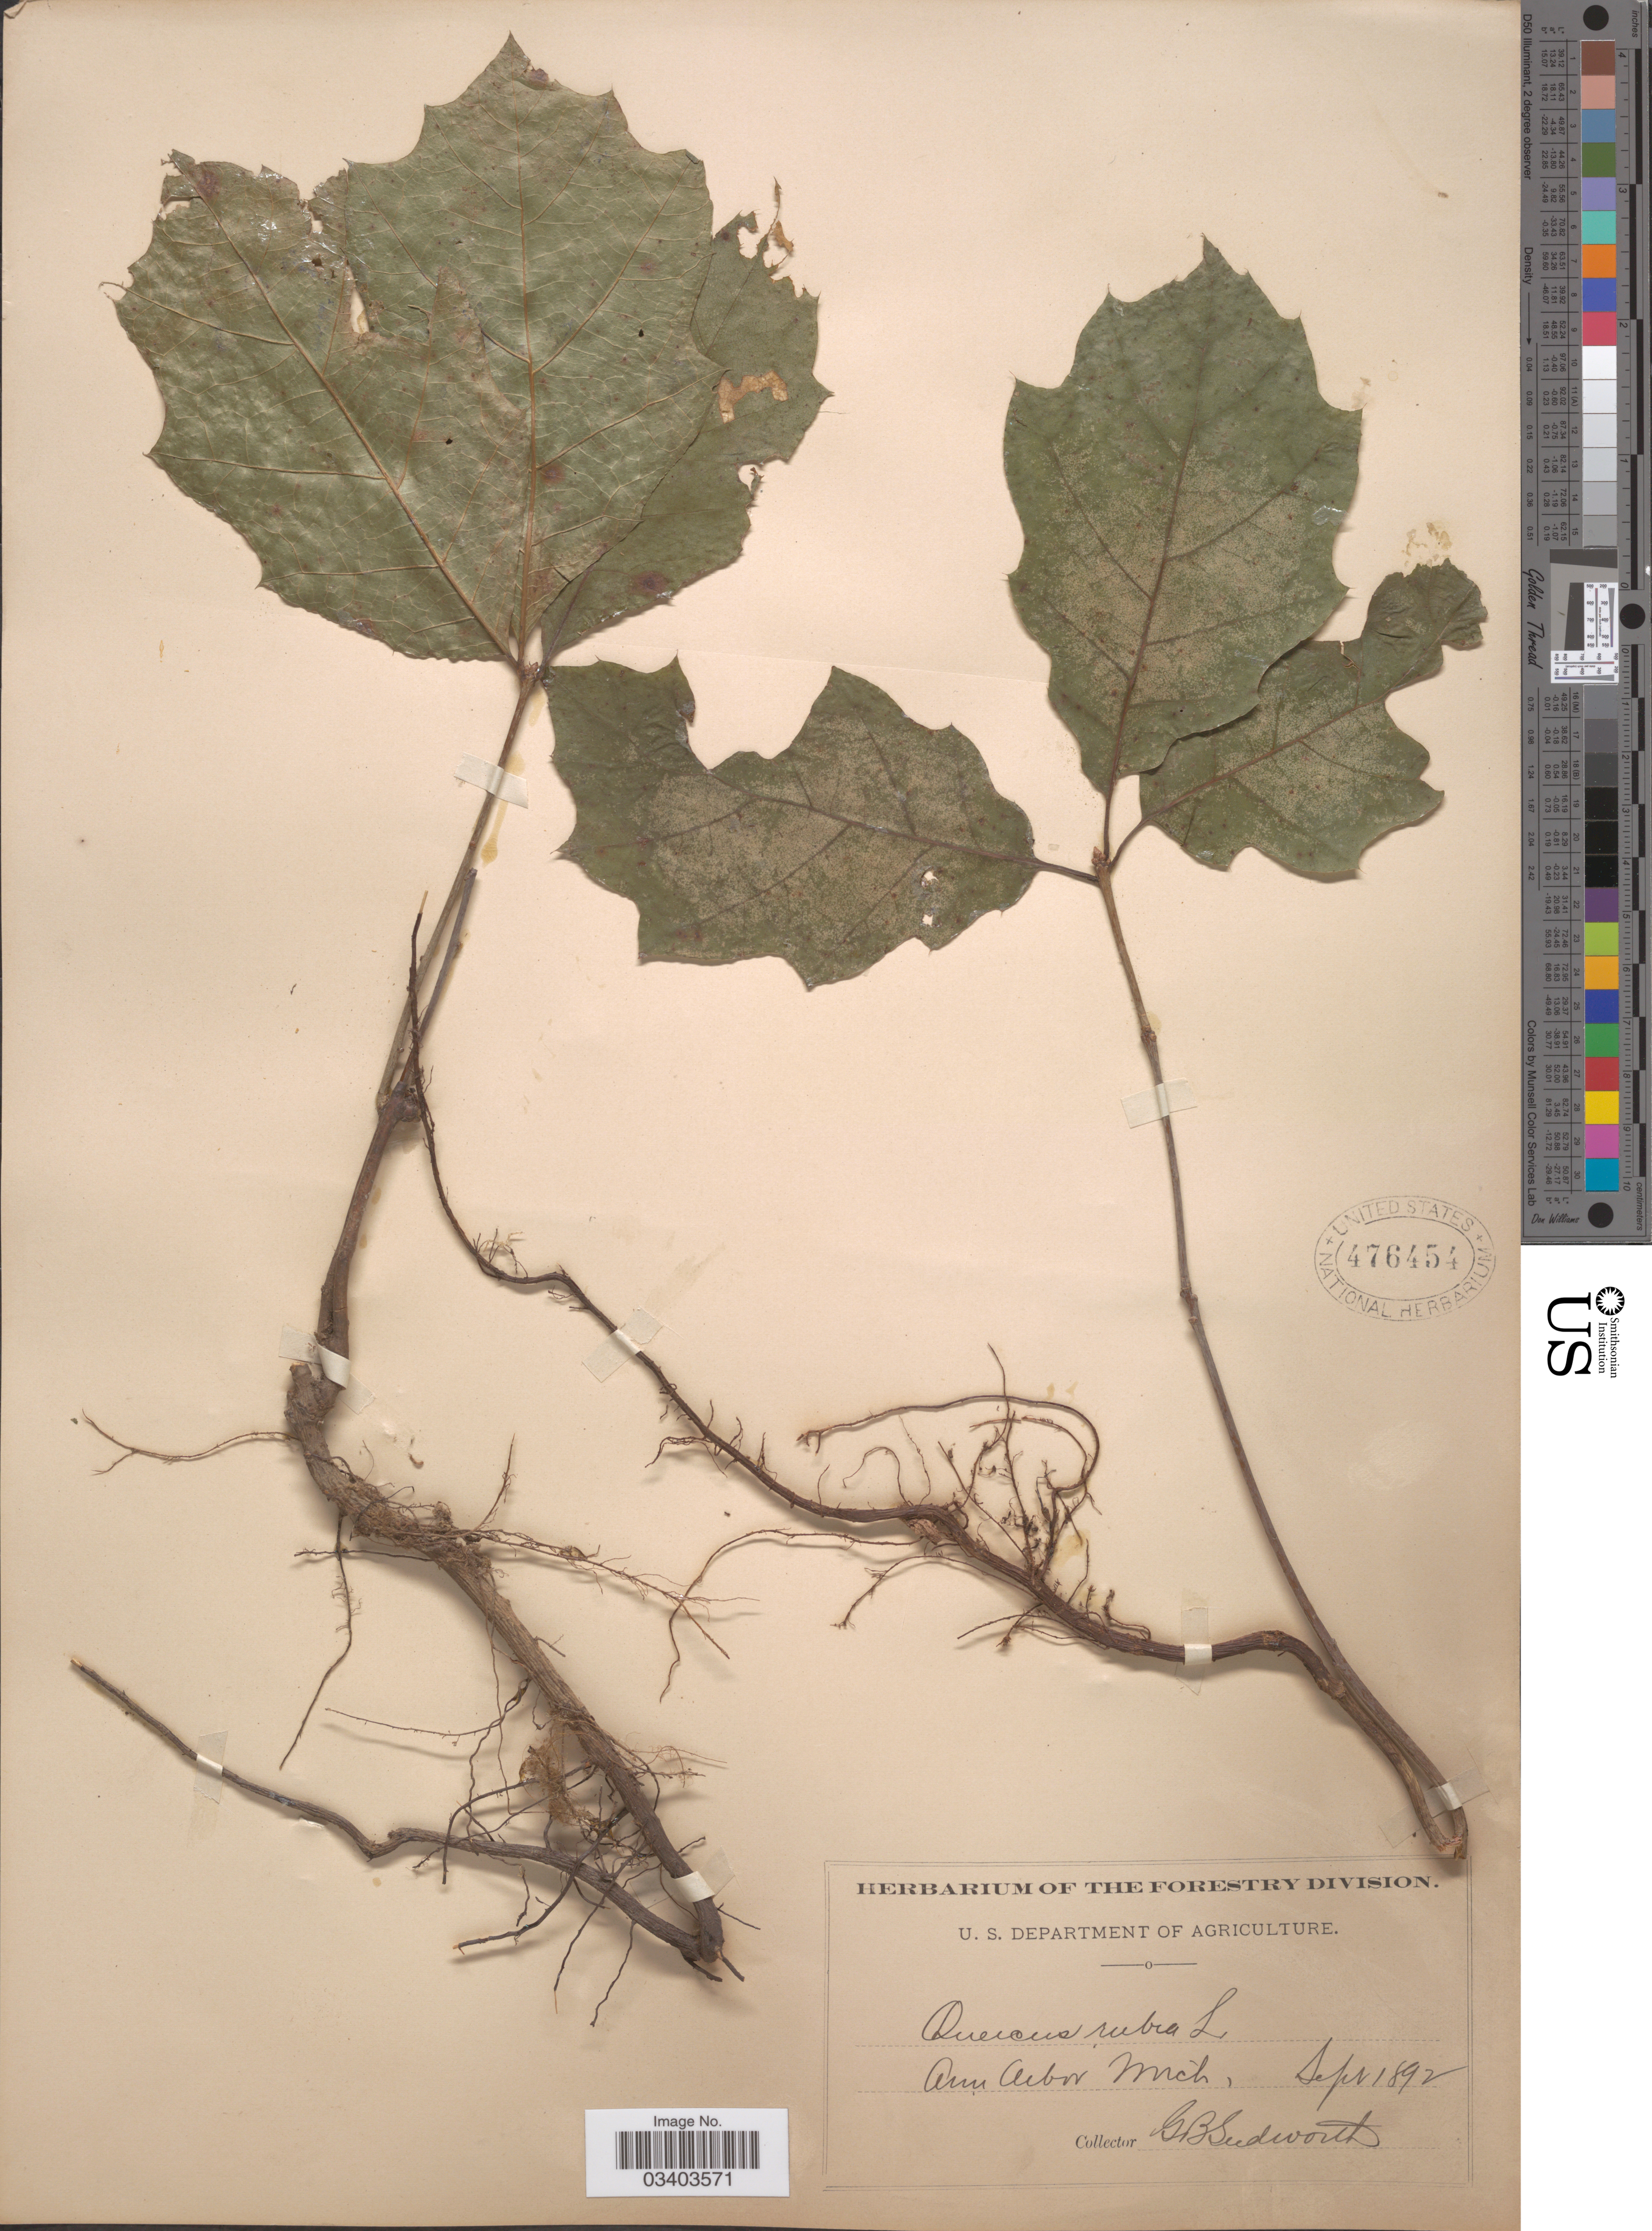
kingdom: Plantae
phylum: Tracheophyta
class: Magnoliopsida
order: Fagales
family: Fagaceae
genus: Quercus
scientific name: Quercus borealis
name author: F. Michx.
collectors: G. B. Sudworth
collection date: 1892-09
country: United States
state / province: Michigan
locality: Ann Arbor.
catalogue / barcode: US 476454